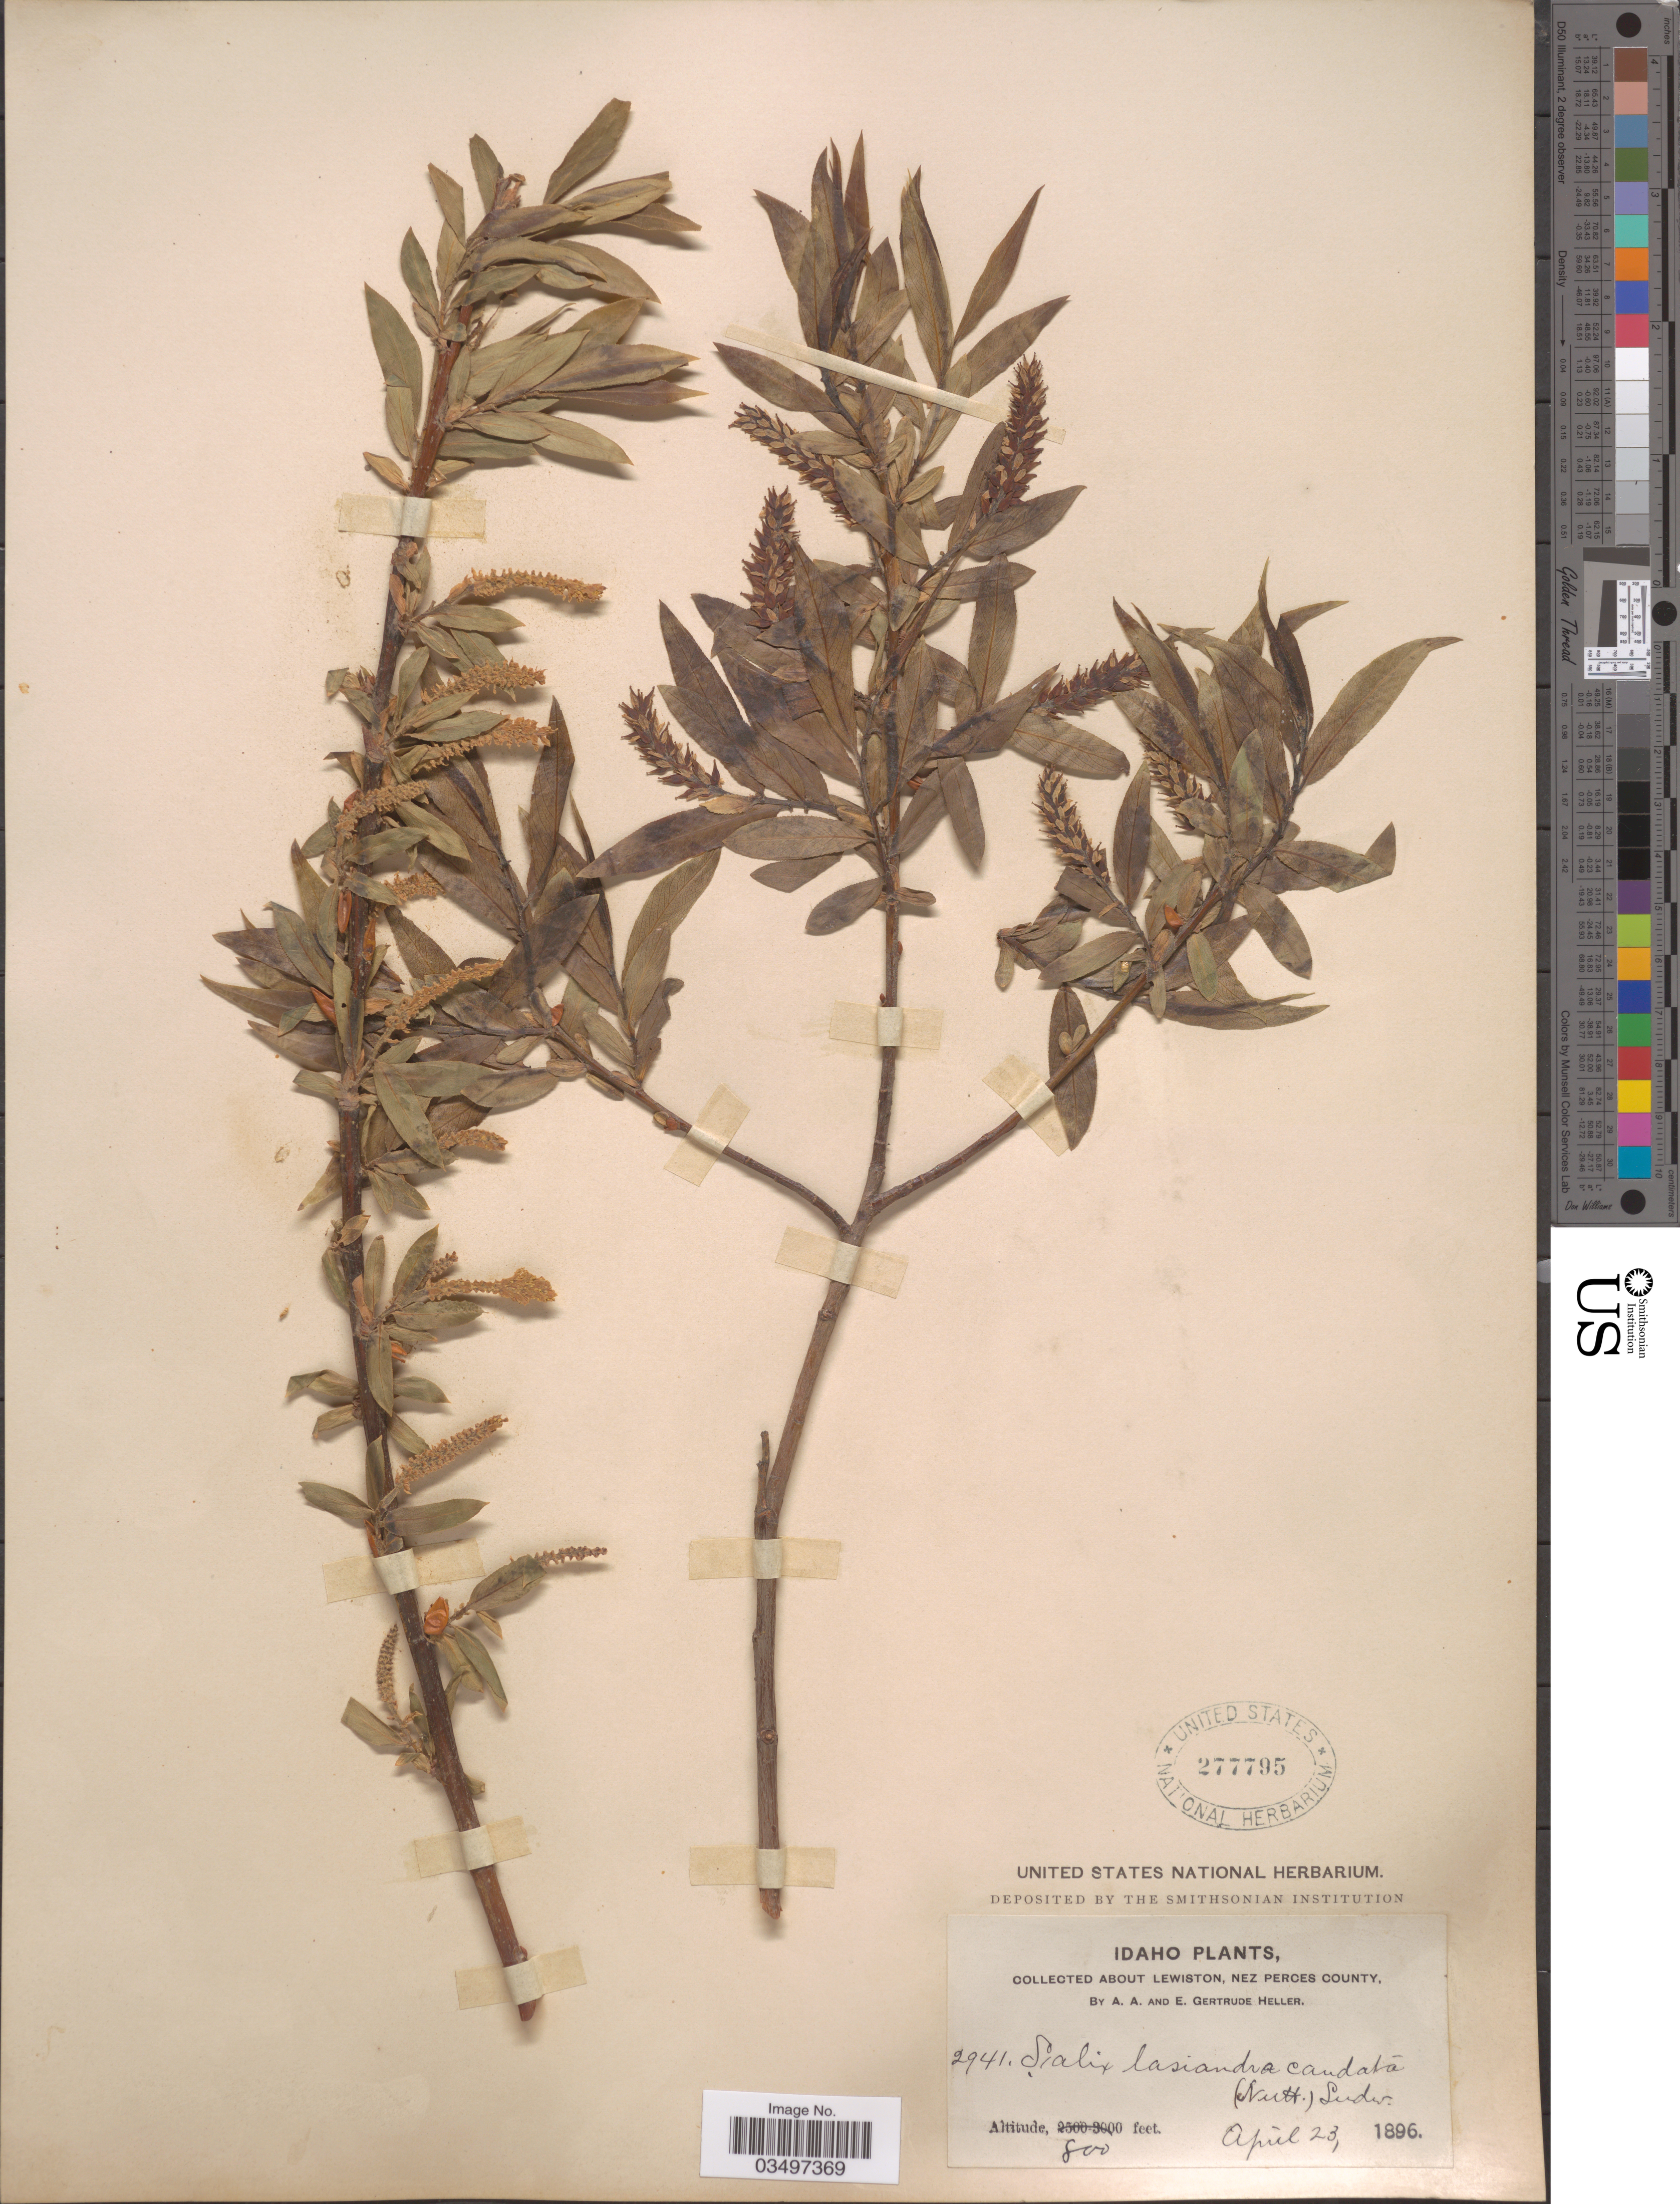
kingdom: Plantae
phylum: Tracheophyta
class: Magnoliopsida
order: Malpighiales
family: Salicaceae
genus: Salix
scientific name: Salix fendleriana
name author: Andersson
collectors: A. A. Heller & E. G. Heller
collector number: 2941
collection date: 1896-04-23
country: United States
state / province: Idaho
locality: About Lewiston, Nez Perces County.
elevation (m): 244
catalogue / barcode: US 277795